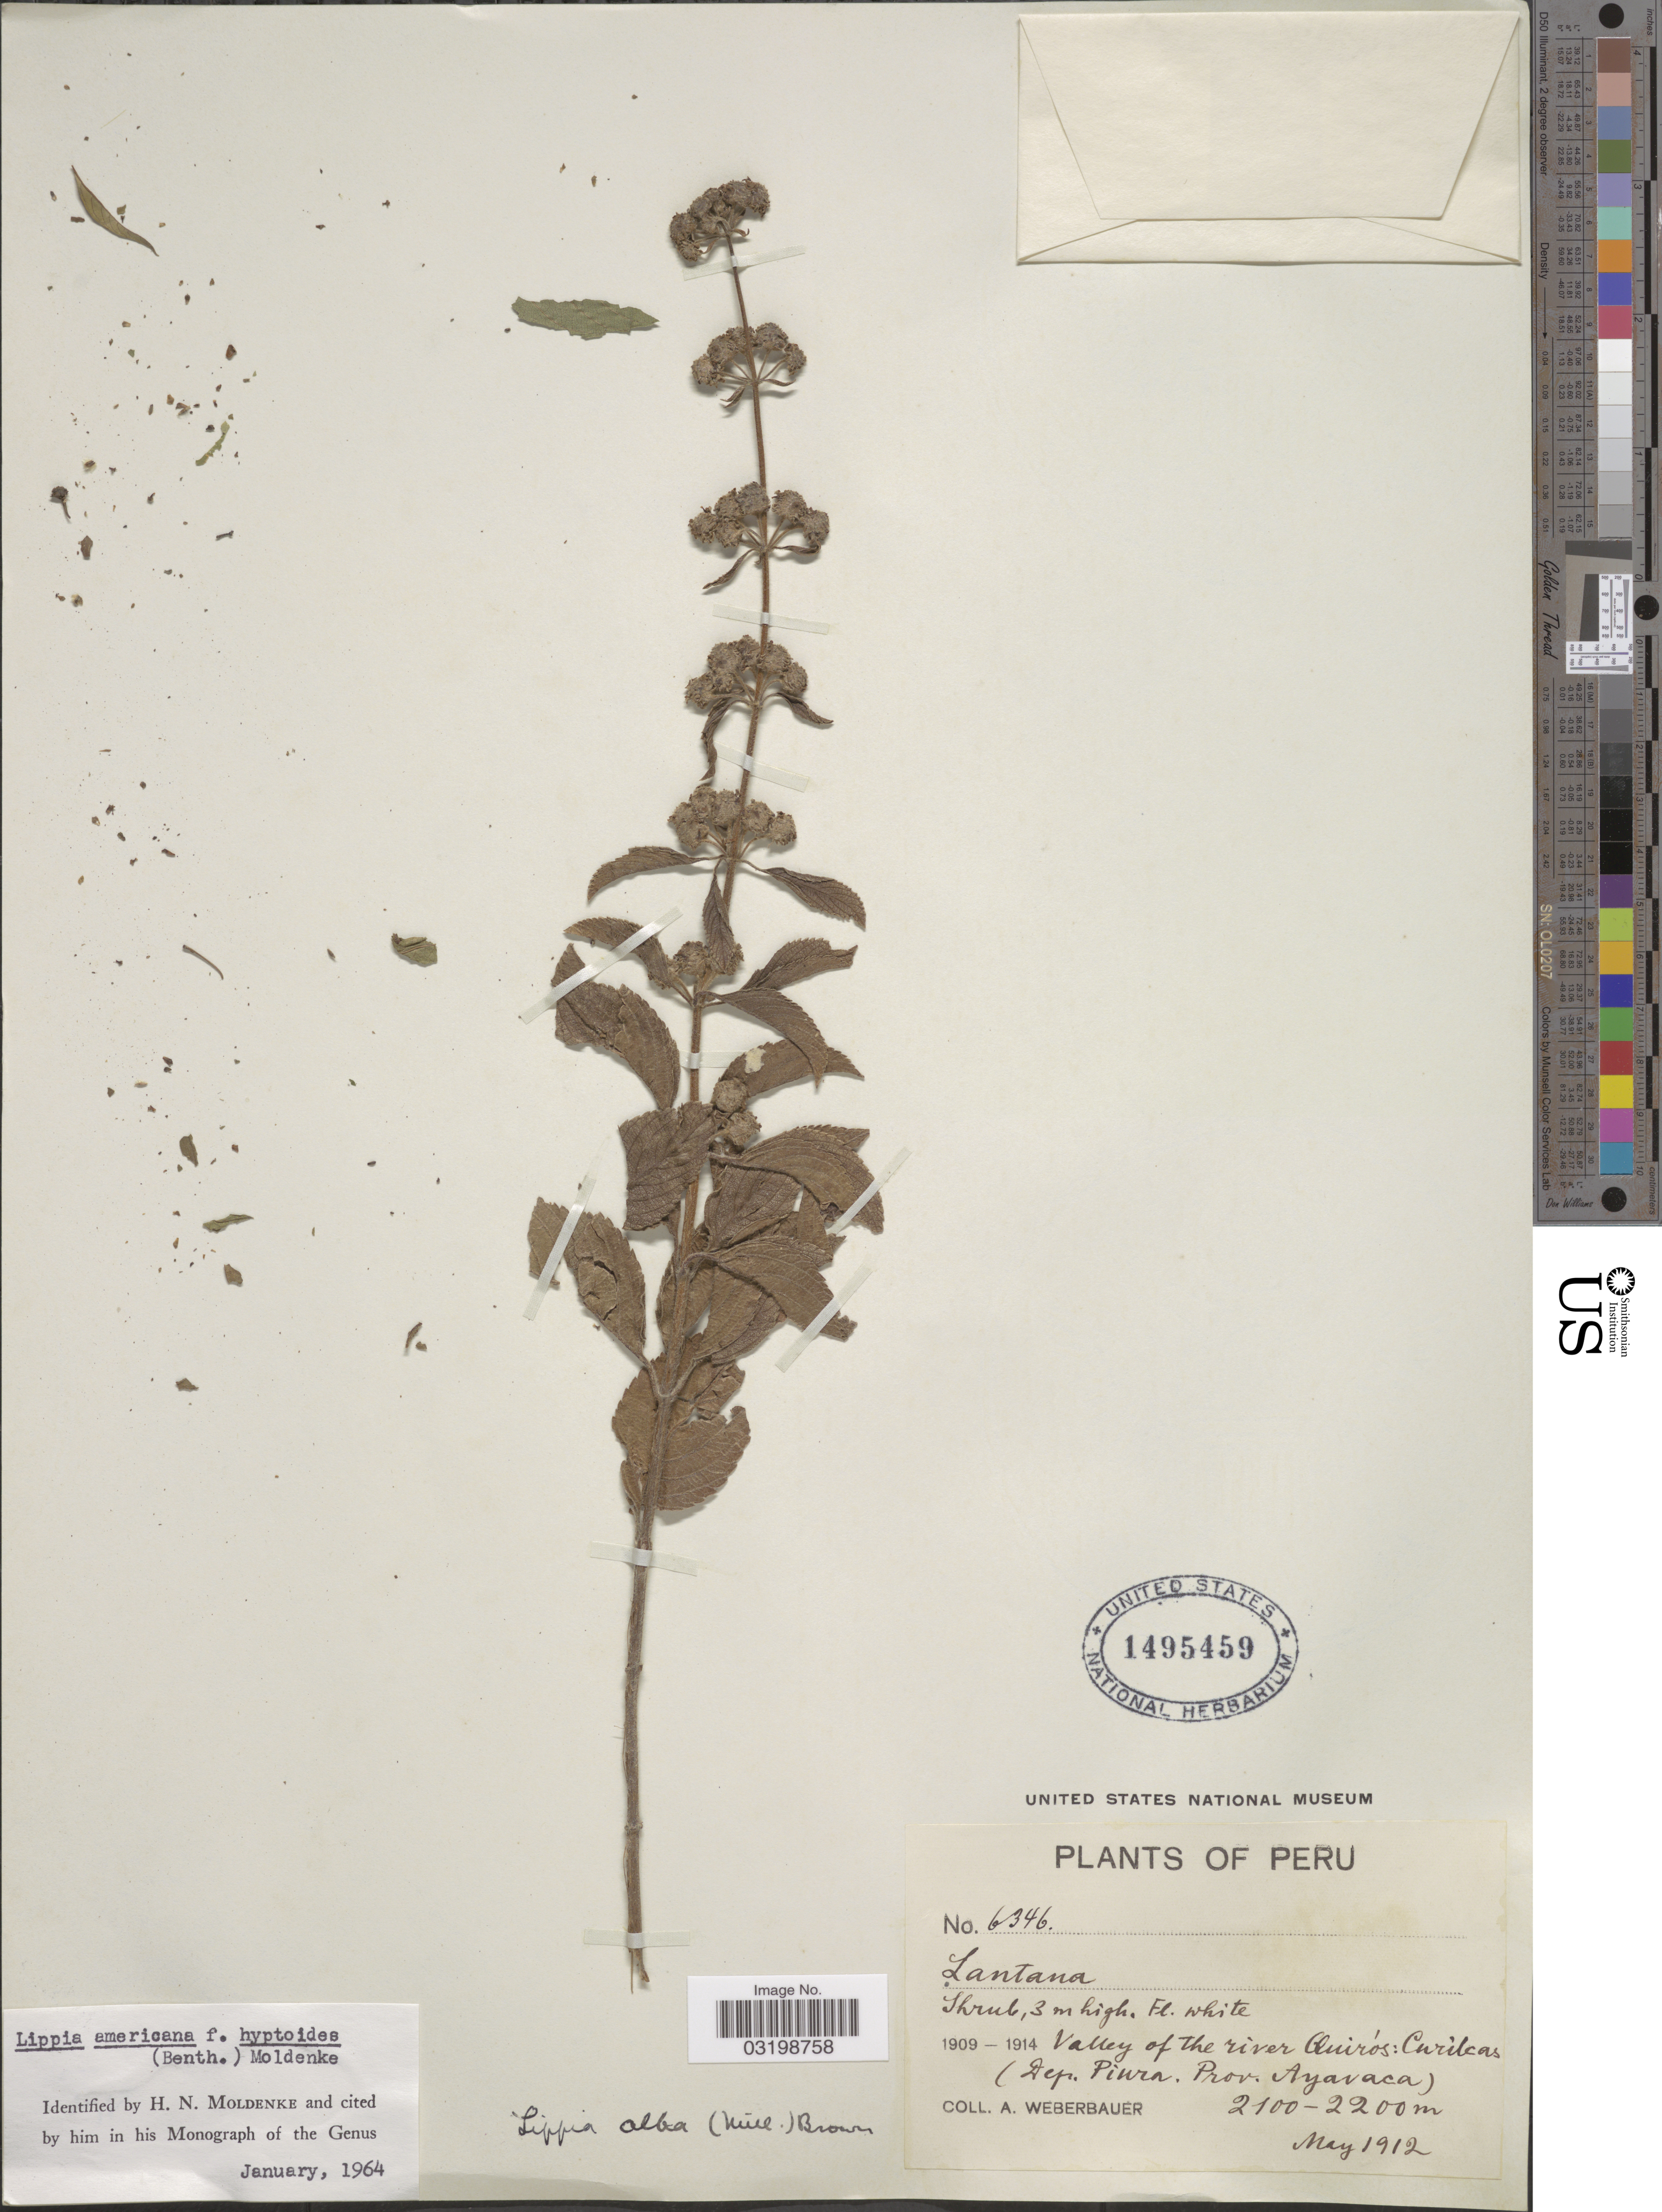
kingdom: Plantae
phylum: Tracheophyta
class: Magnoliopsida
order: Lamiales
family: Verbenaceae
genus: Lippia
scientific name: Lippia americana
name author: L.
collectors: A. Weberbauer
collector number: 6346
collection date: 1912-05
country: Peru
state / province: Piura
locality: Valley of the river Quirós: Curilcas (Dep. Piura, Prov. Ayavaca).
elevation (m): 2100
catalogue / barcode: US 1495459